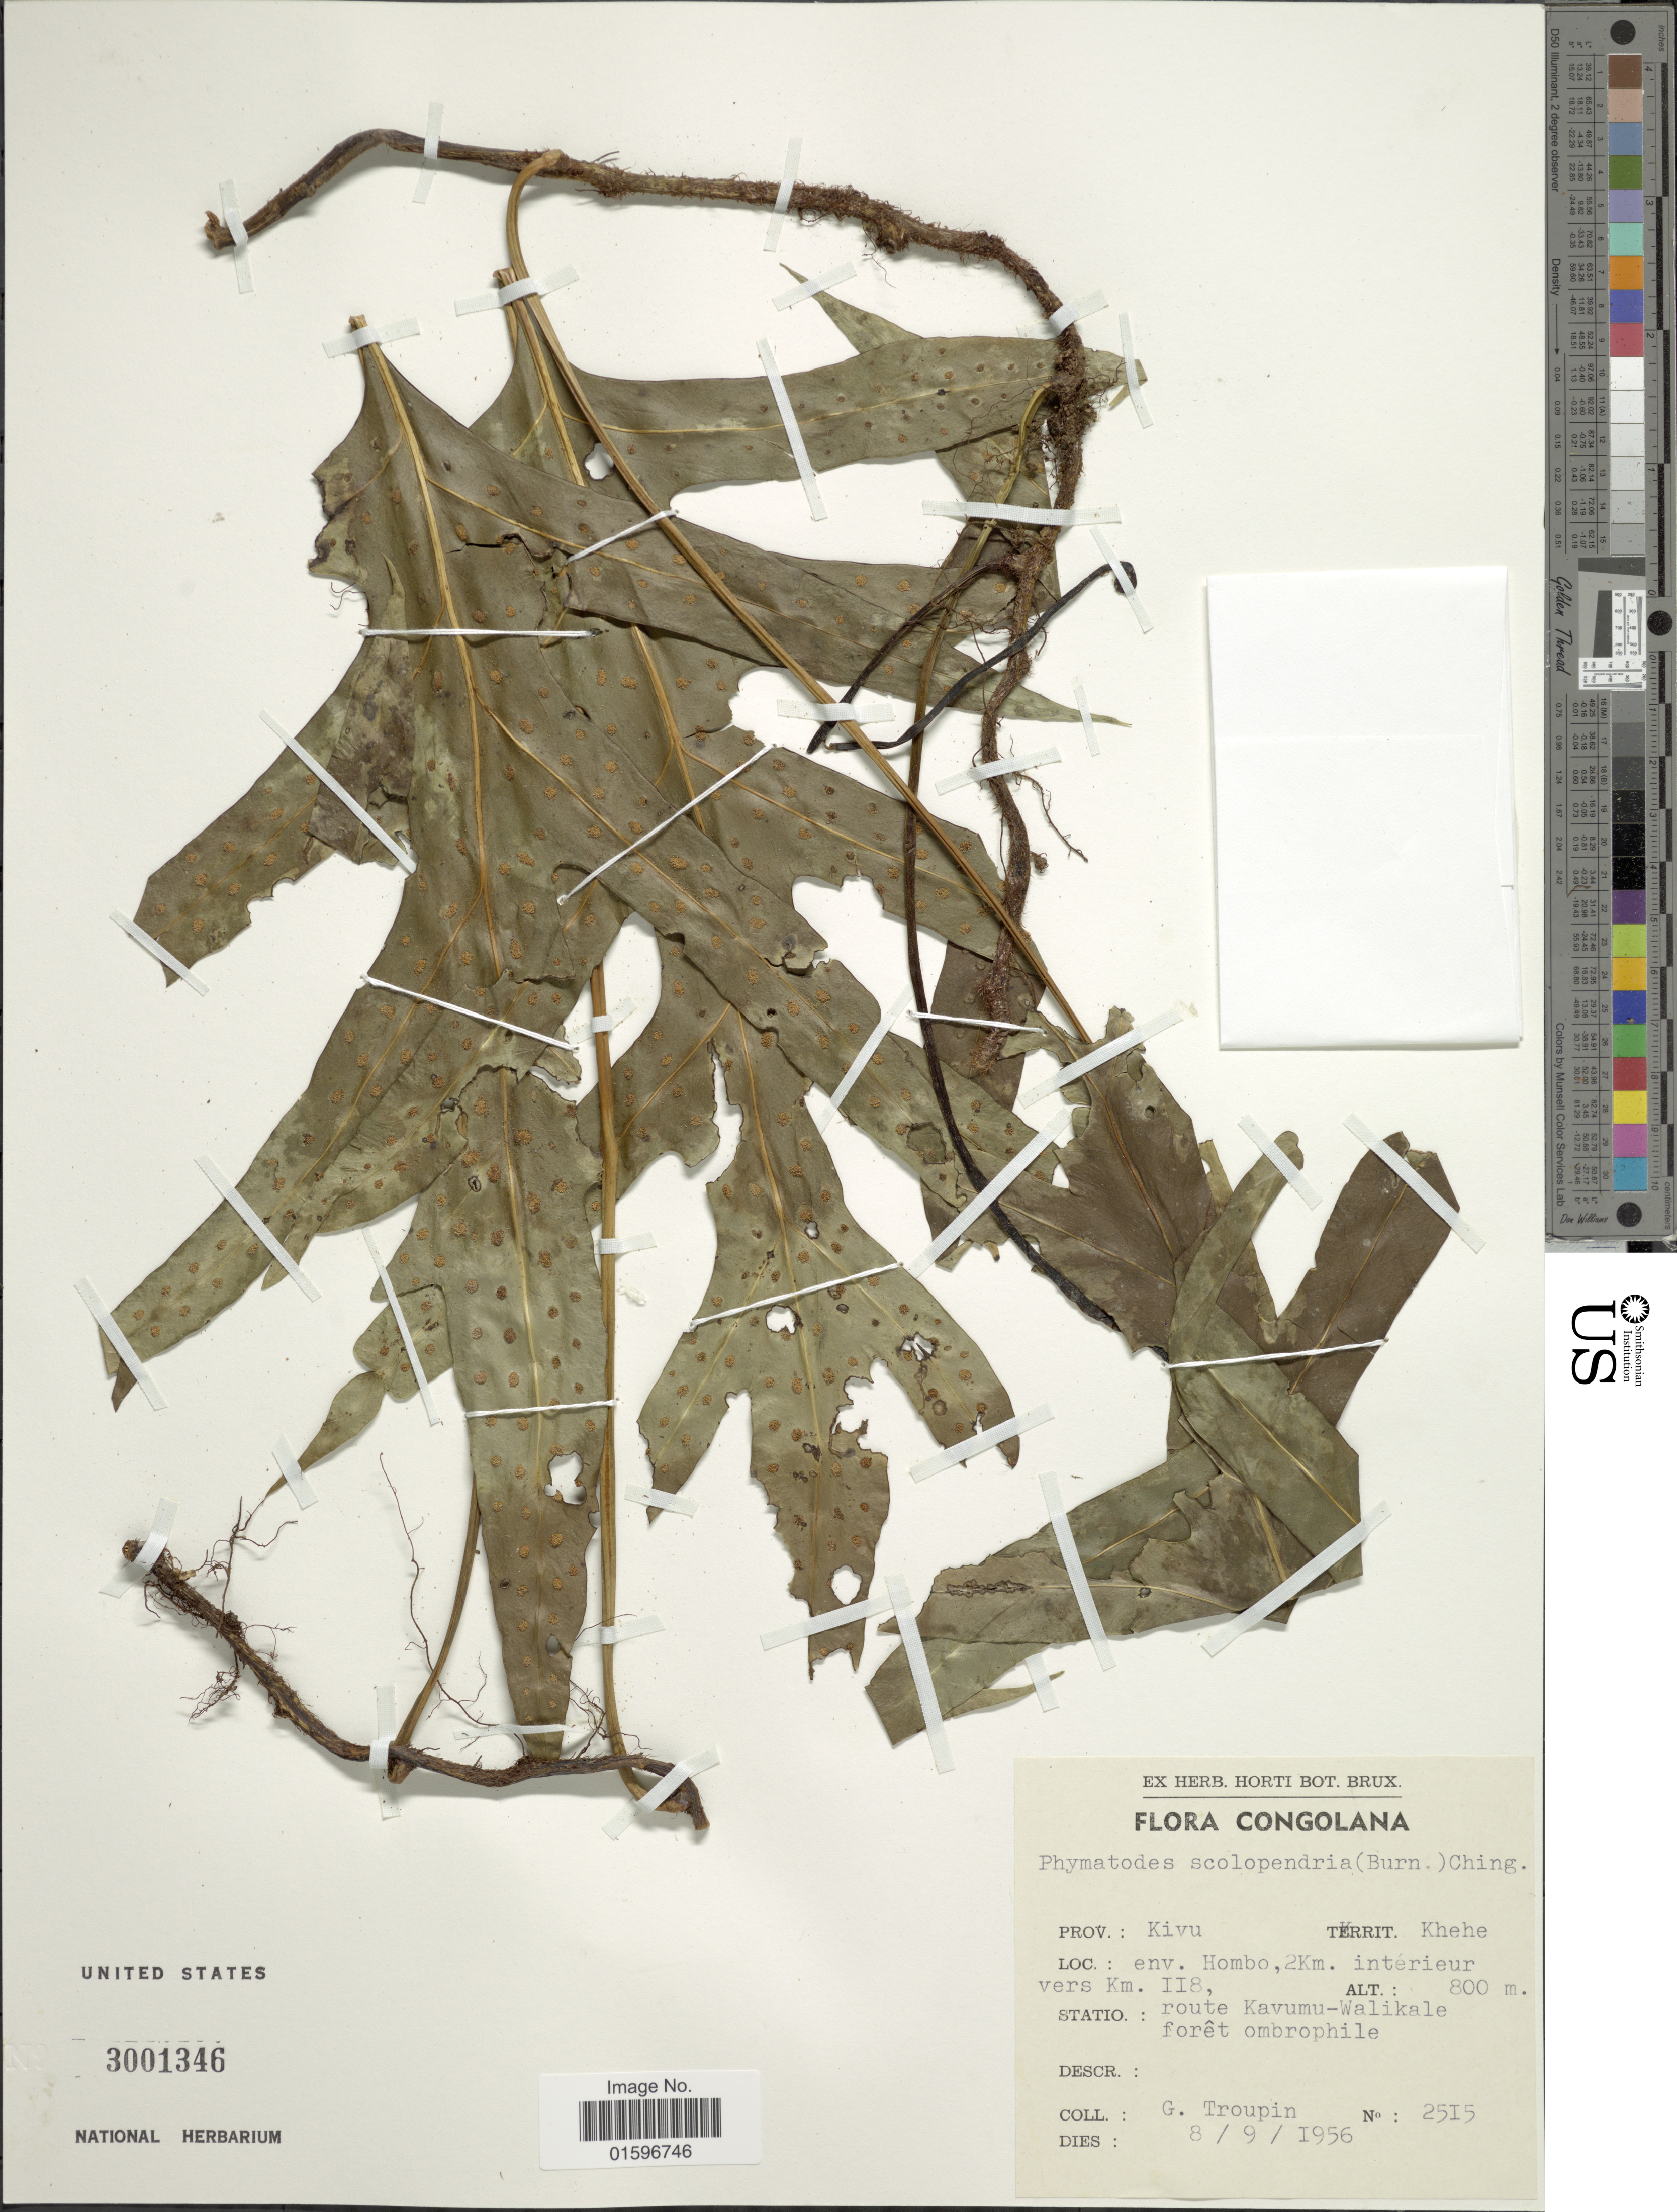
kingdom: Plantae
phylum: Tracheophyta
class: Polypodiopsida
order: Polypodiales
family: Polypodiaceae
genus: Polypodium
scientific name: Polypodium scolopendria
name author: Burm. f.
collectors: G. Troupin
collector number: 2515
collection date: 1956-09-08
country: Congo, Democratic Republic of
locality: Congolana, Kivu, Khehe, env. Hombo, 2 km. interieur vers km. 118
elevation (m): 800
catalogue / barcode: US 3001346